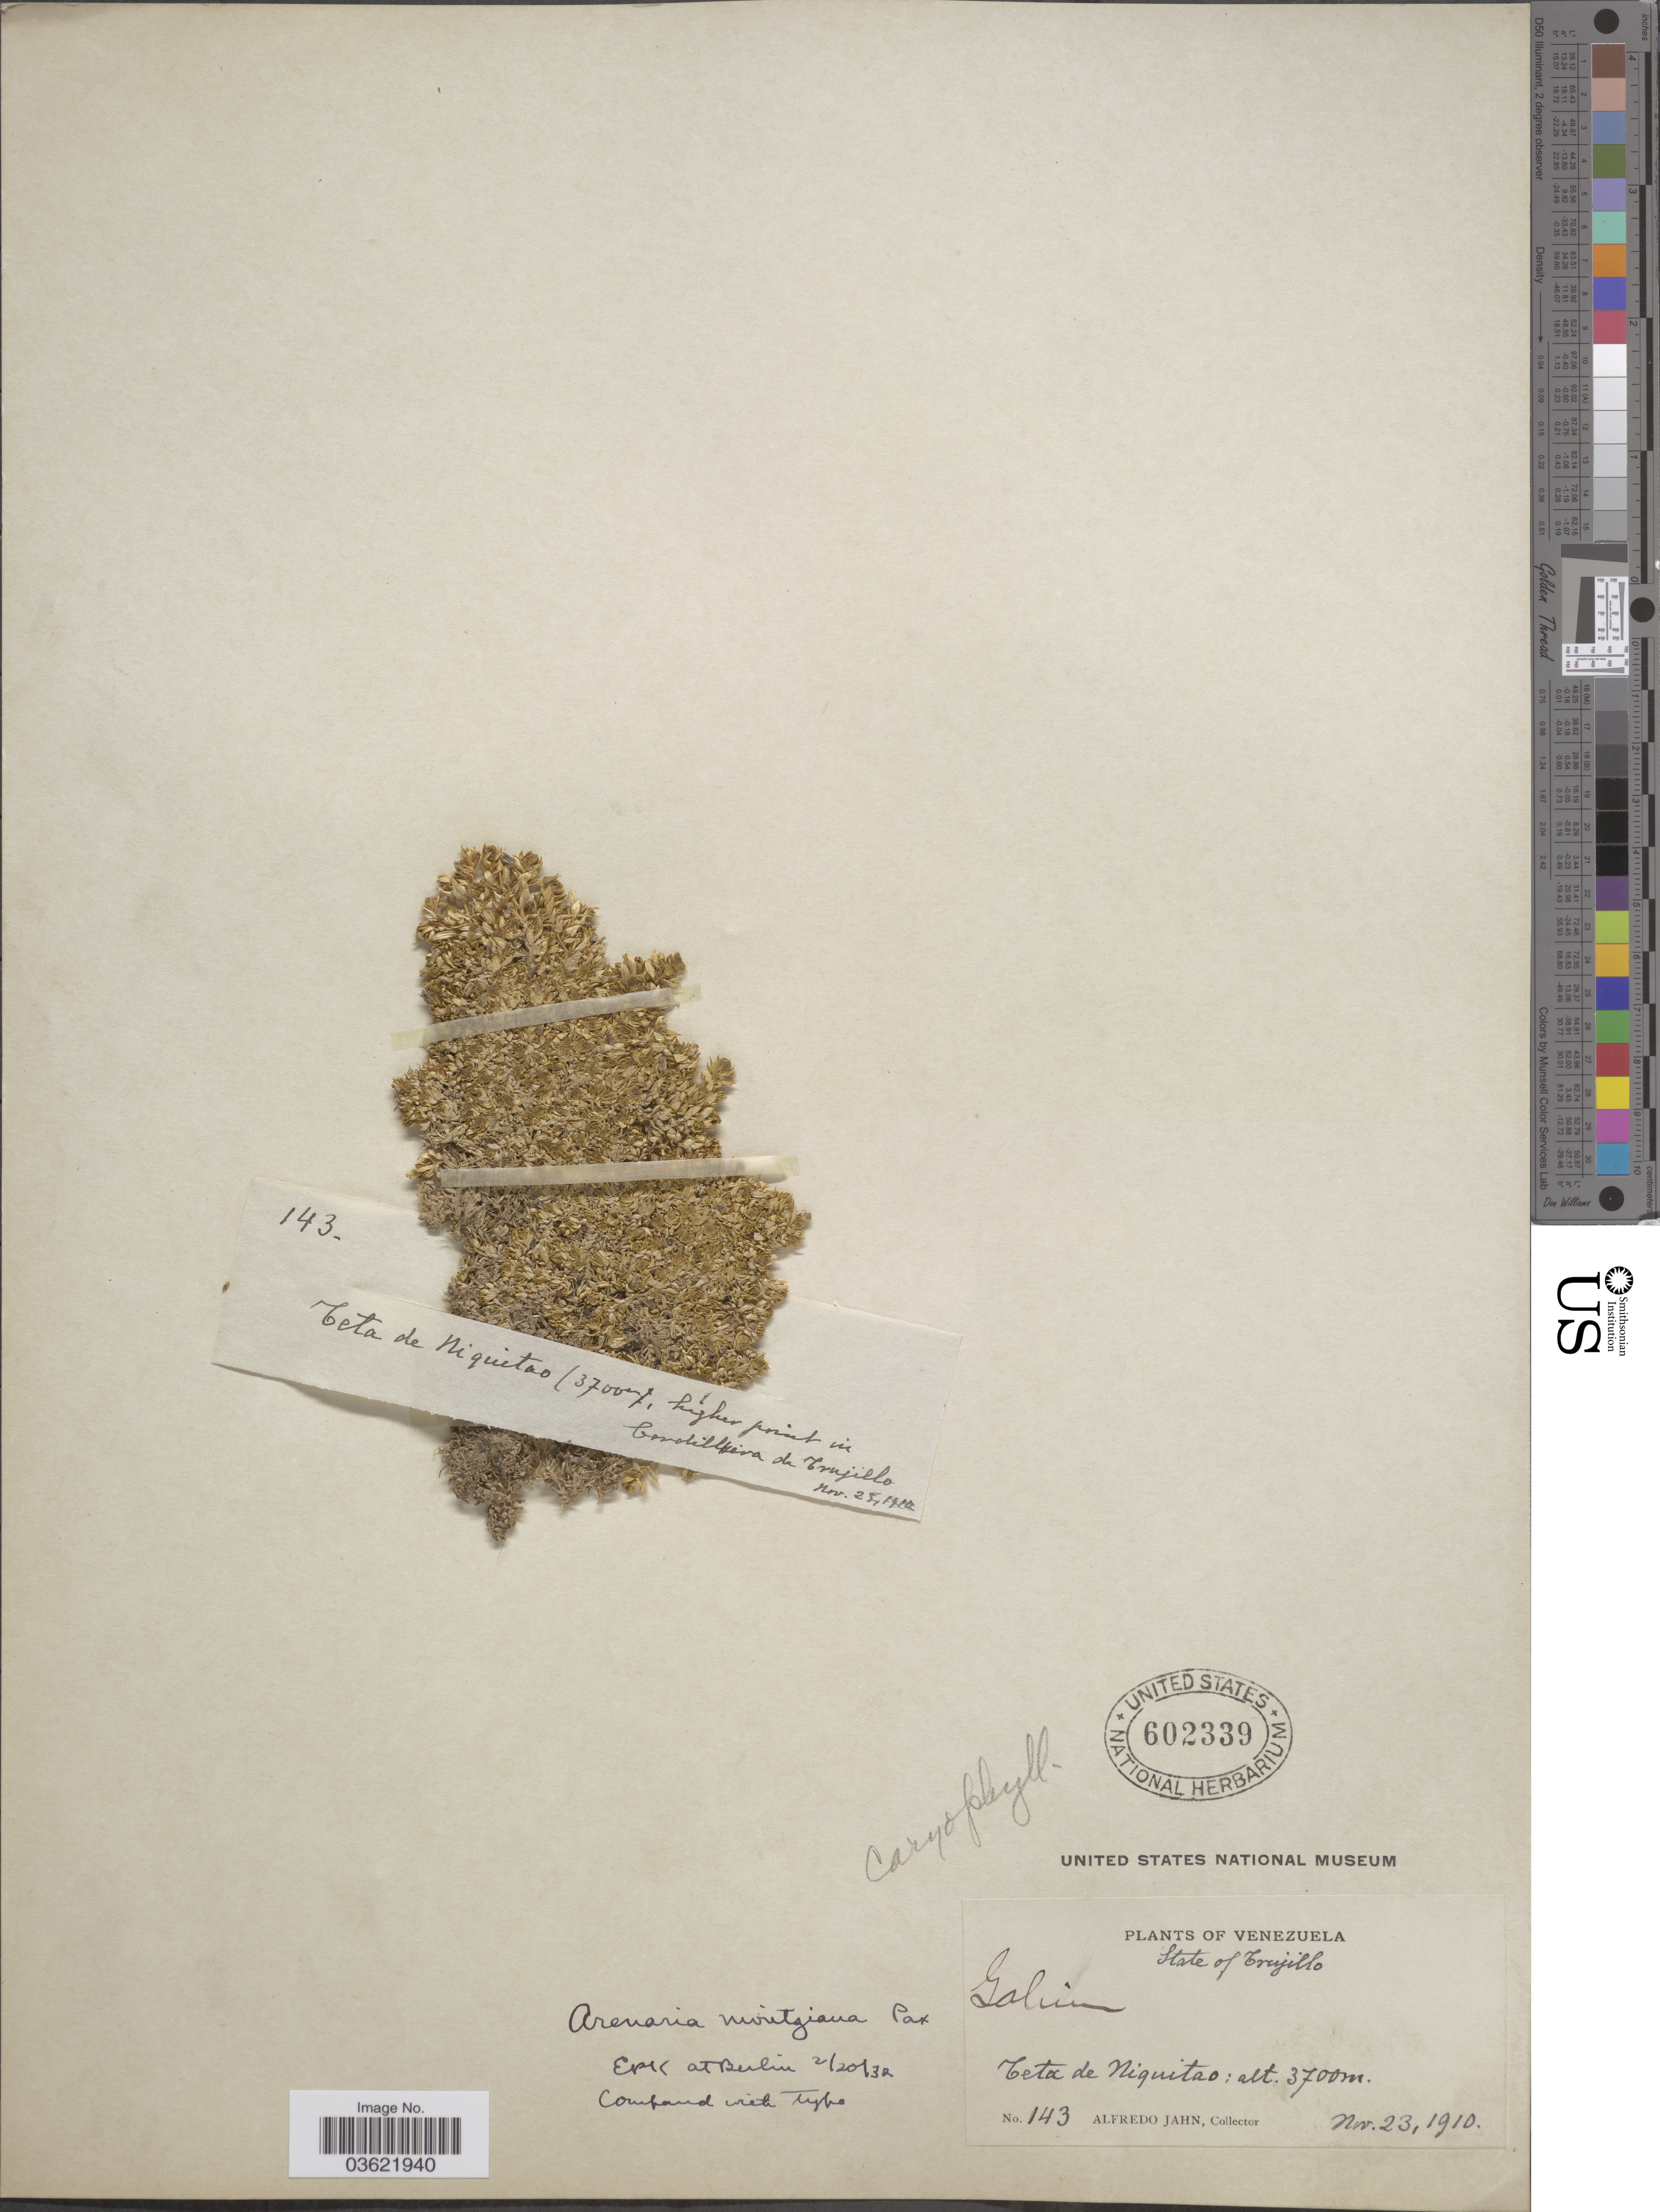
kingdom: Plantae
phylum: Tracheophyta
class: Magnoliopsida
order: Caryophyllales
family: Caryophyllaceae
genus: Arenaria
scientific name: Arenaria moritziana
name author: Pax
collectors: A. Jahn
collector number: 143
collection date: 1910-11-23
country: Venezuela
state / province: Trujillo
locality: Teta de Niquitao, higher point in Cordillera de Trujillo.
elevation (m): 3700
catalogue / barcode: US 602339